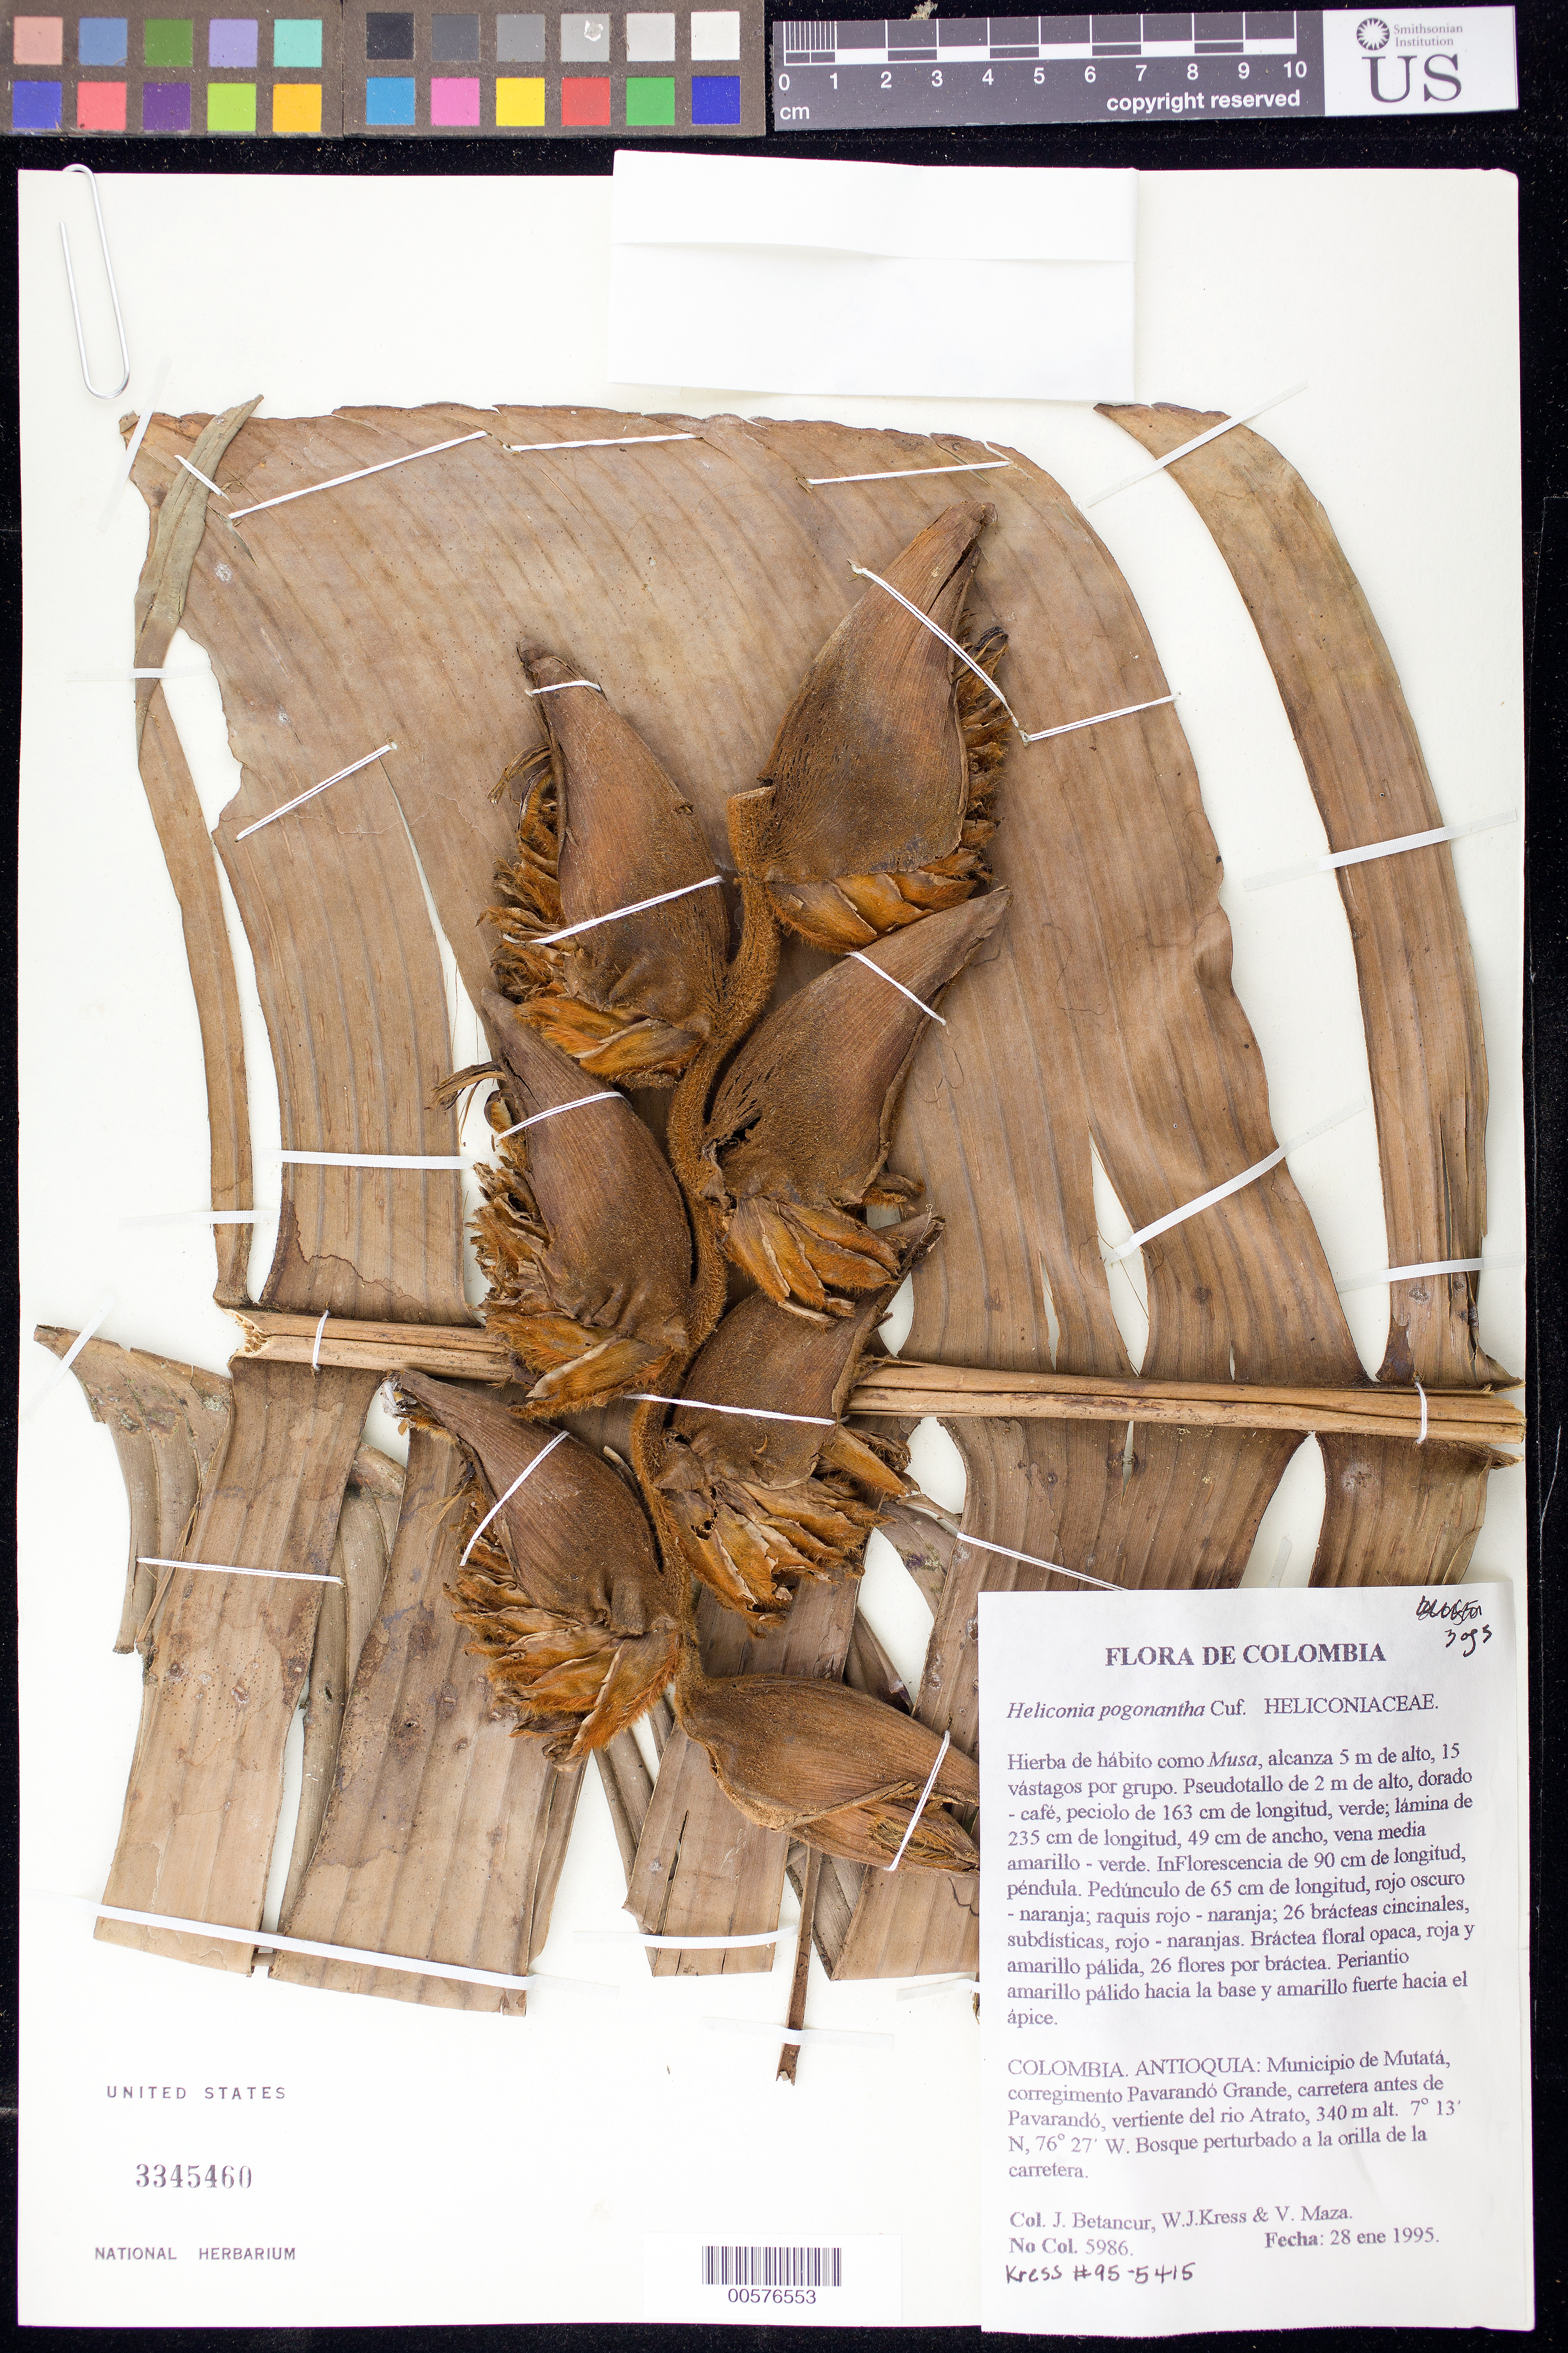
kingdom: Plantae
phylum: Tracheophyta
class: Liliopsida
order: Zingiberales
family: Heliconiaceae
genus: Heliconia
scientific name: Heliconia pogonantha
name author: Cufod.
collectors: J. C. Betancur, W. J. Kress & V. Maza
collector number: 5986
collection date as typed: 28 Jan 1995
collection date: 1995-01-28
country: Colombia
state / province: Antioquia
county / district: Mutata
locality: Road between Mutata and Pavarandogrande, 10 km from the turnoff.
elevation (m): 150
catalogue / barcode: US 3345460